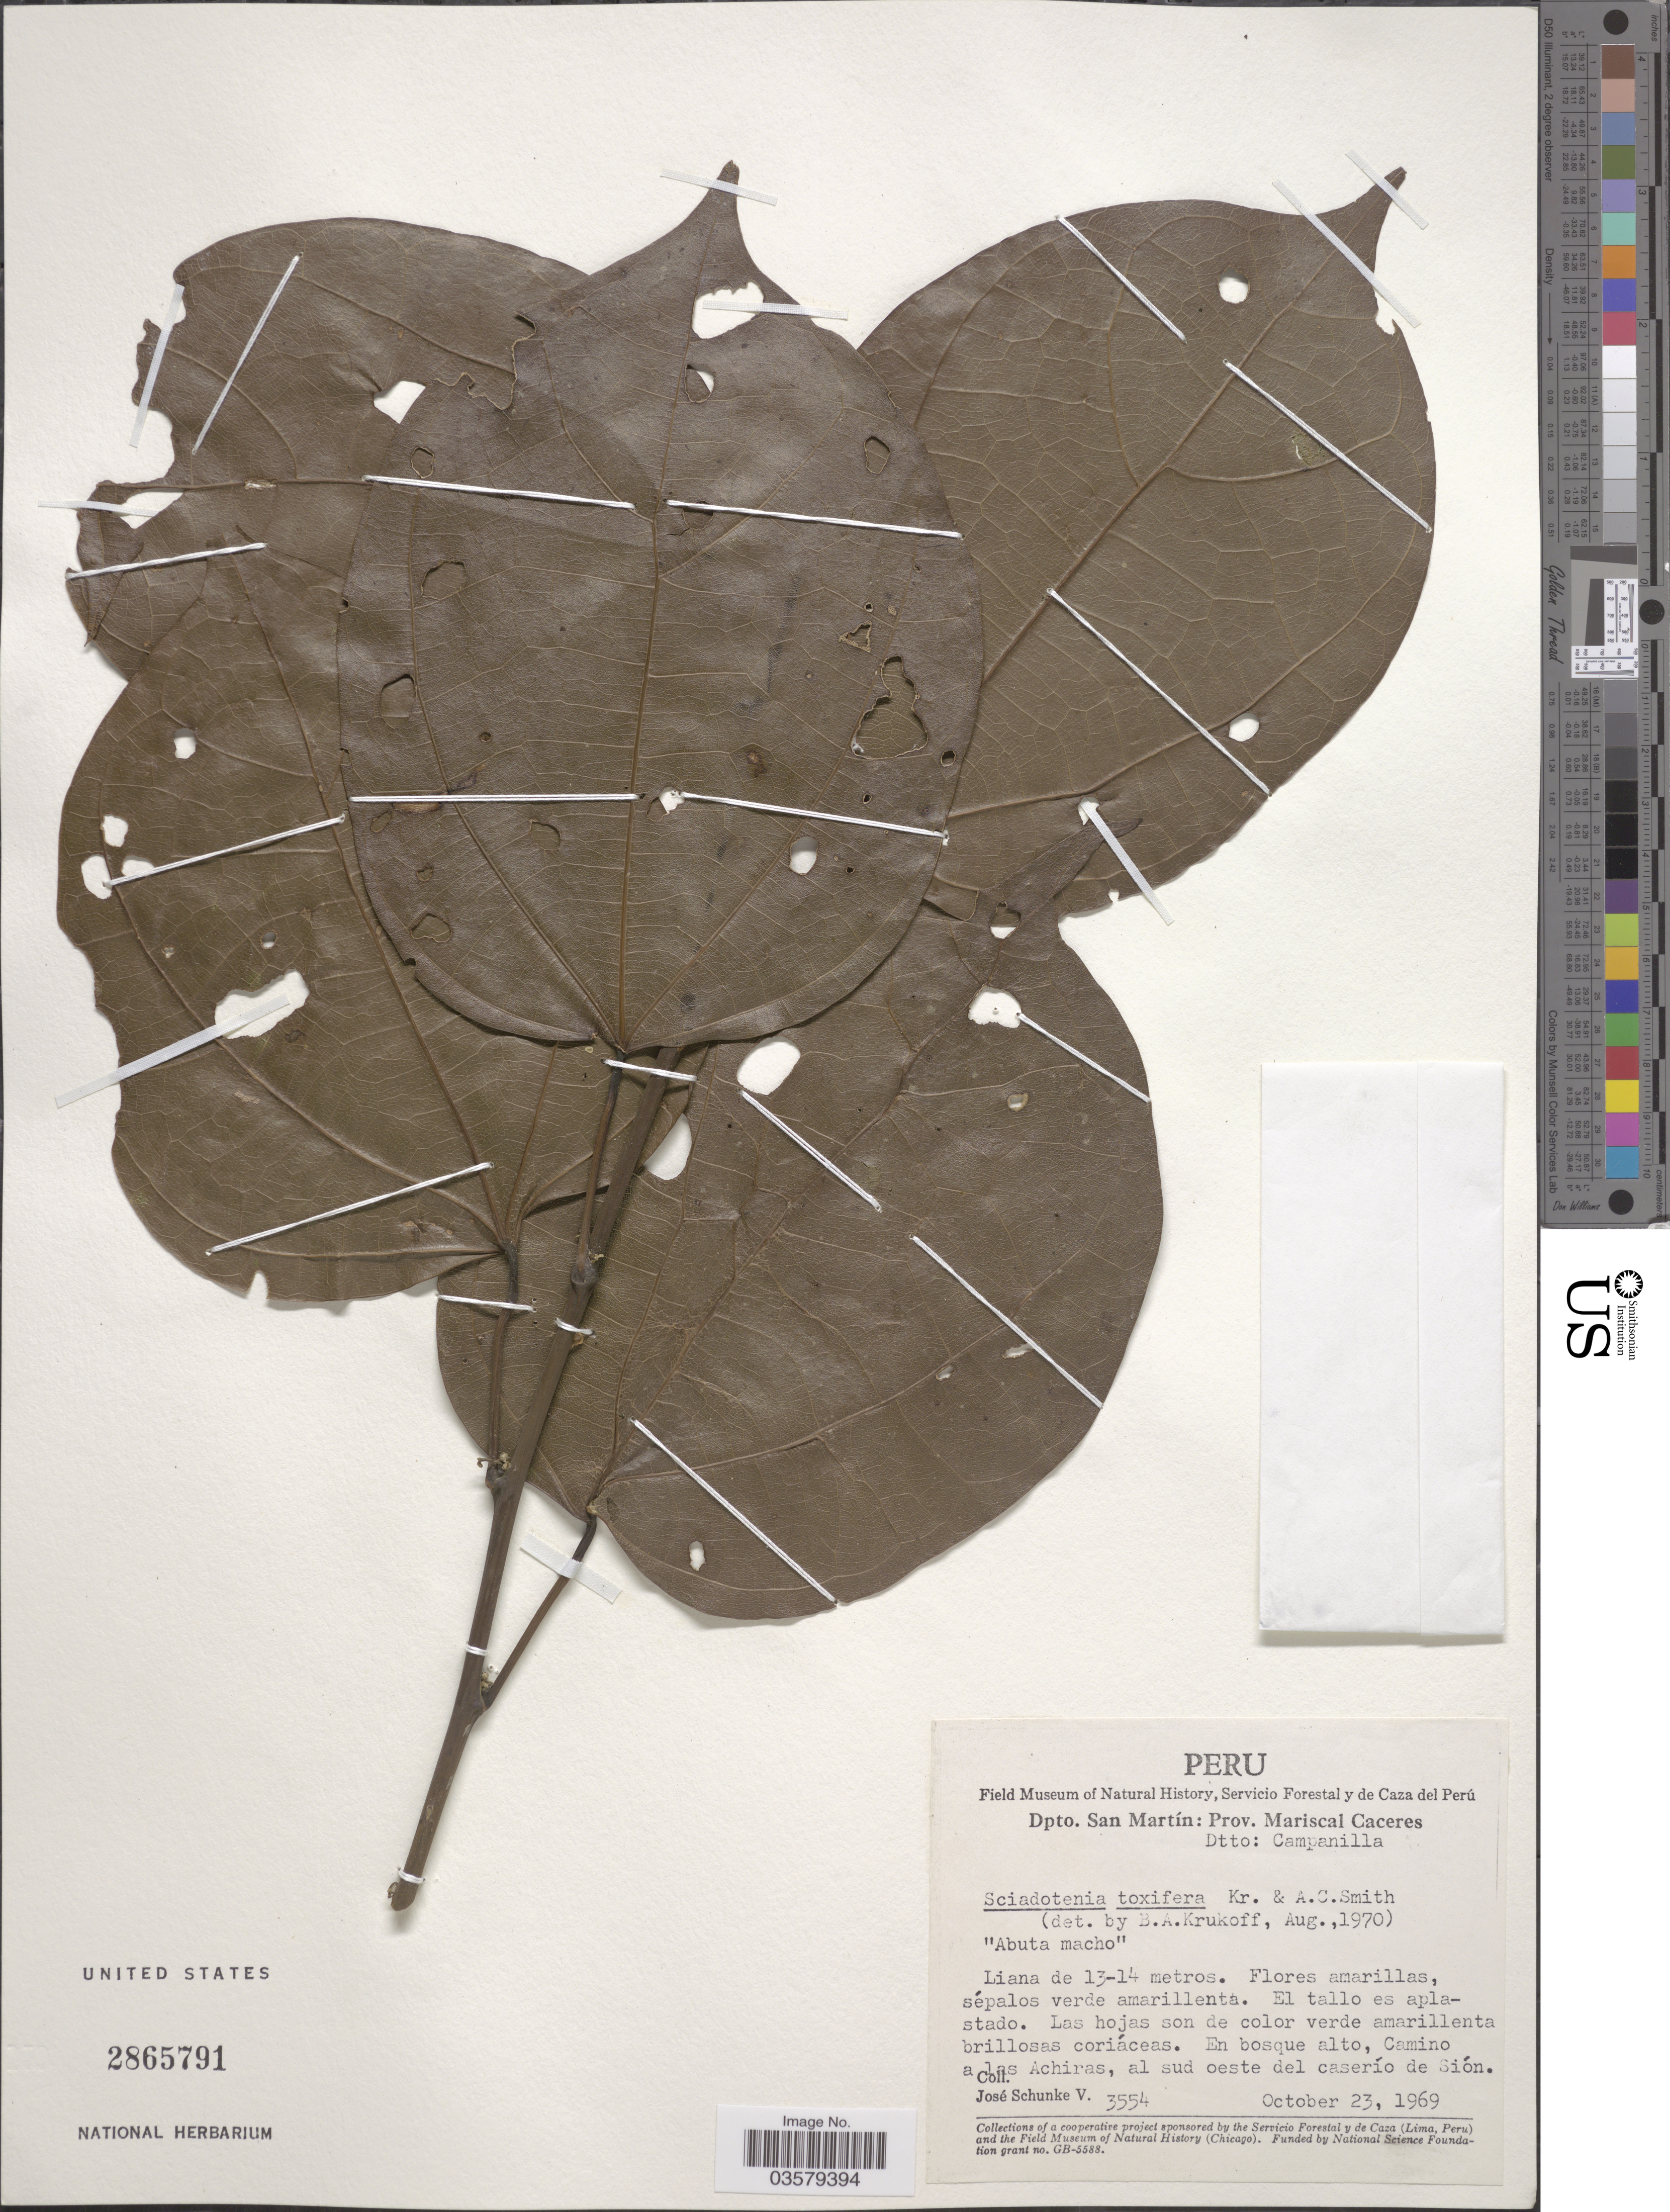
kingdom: Plantae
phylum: Tracheophyta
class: Magnoliopsida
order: Ranunculales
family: Menispermaceae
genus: Sciadotenia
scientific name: Sciadotenia toxifera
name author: Krukoff & A.C. Sm.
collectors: J. Schunke Vigo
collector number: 3554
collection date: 1969-10-23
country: Peru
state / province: San Martín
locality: Dpto. San Martín: Prov. Mariscal Caceres. Dtto: Campanilla. Camino a las Achiras, al sud oeste del caserío de Sión.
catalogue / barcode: US 2865791